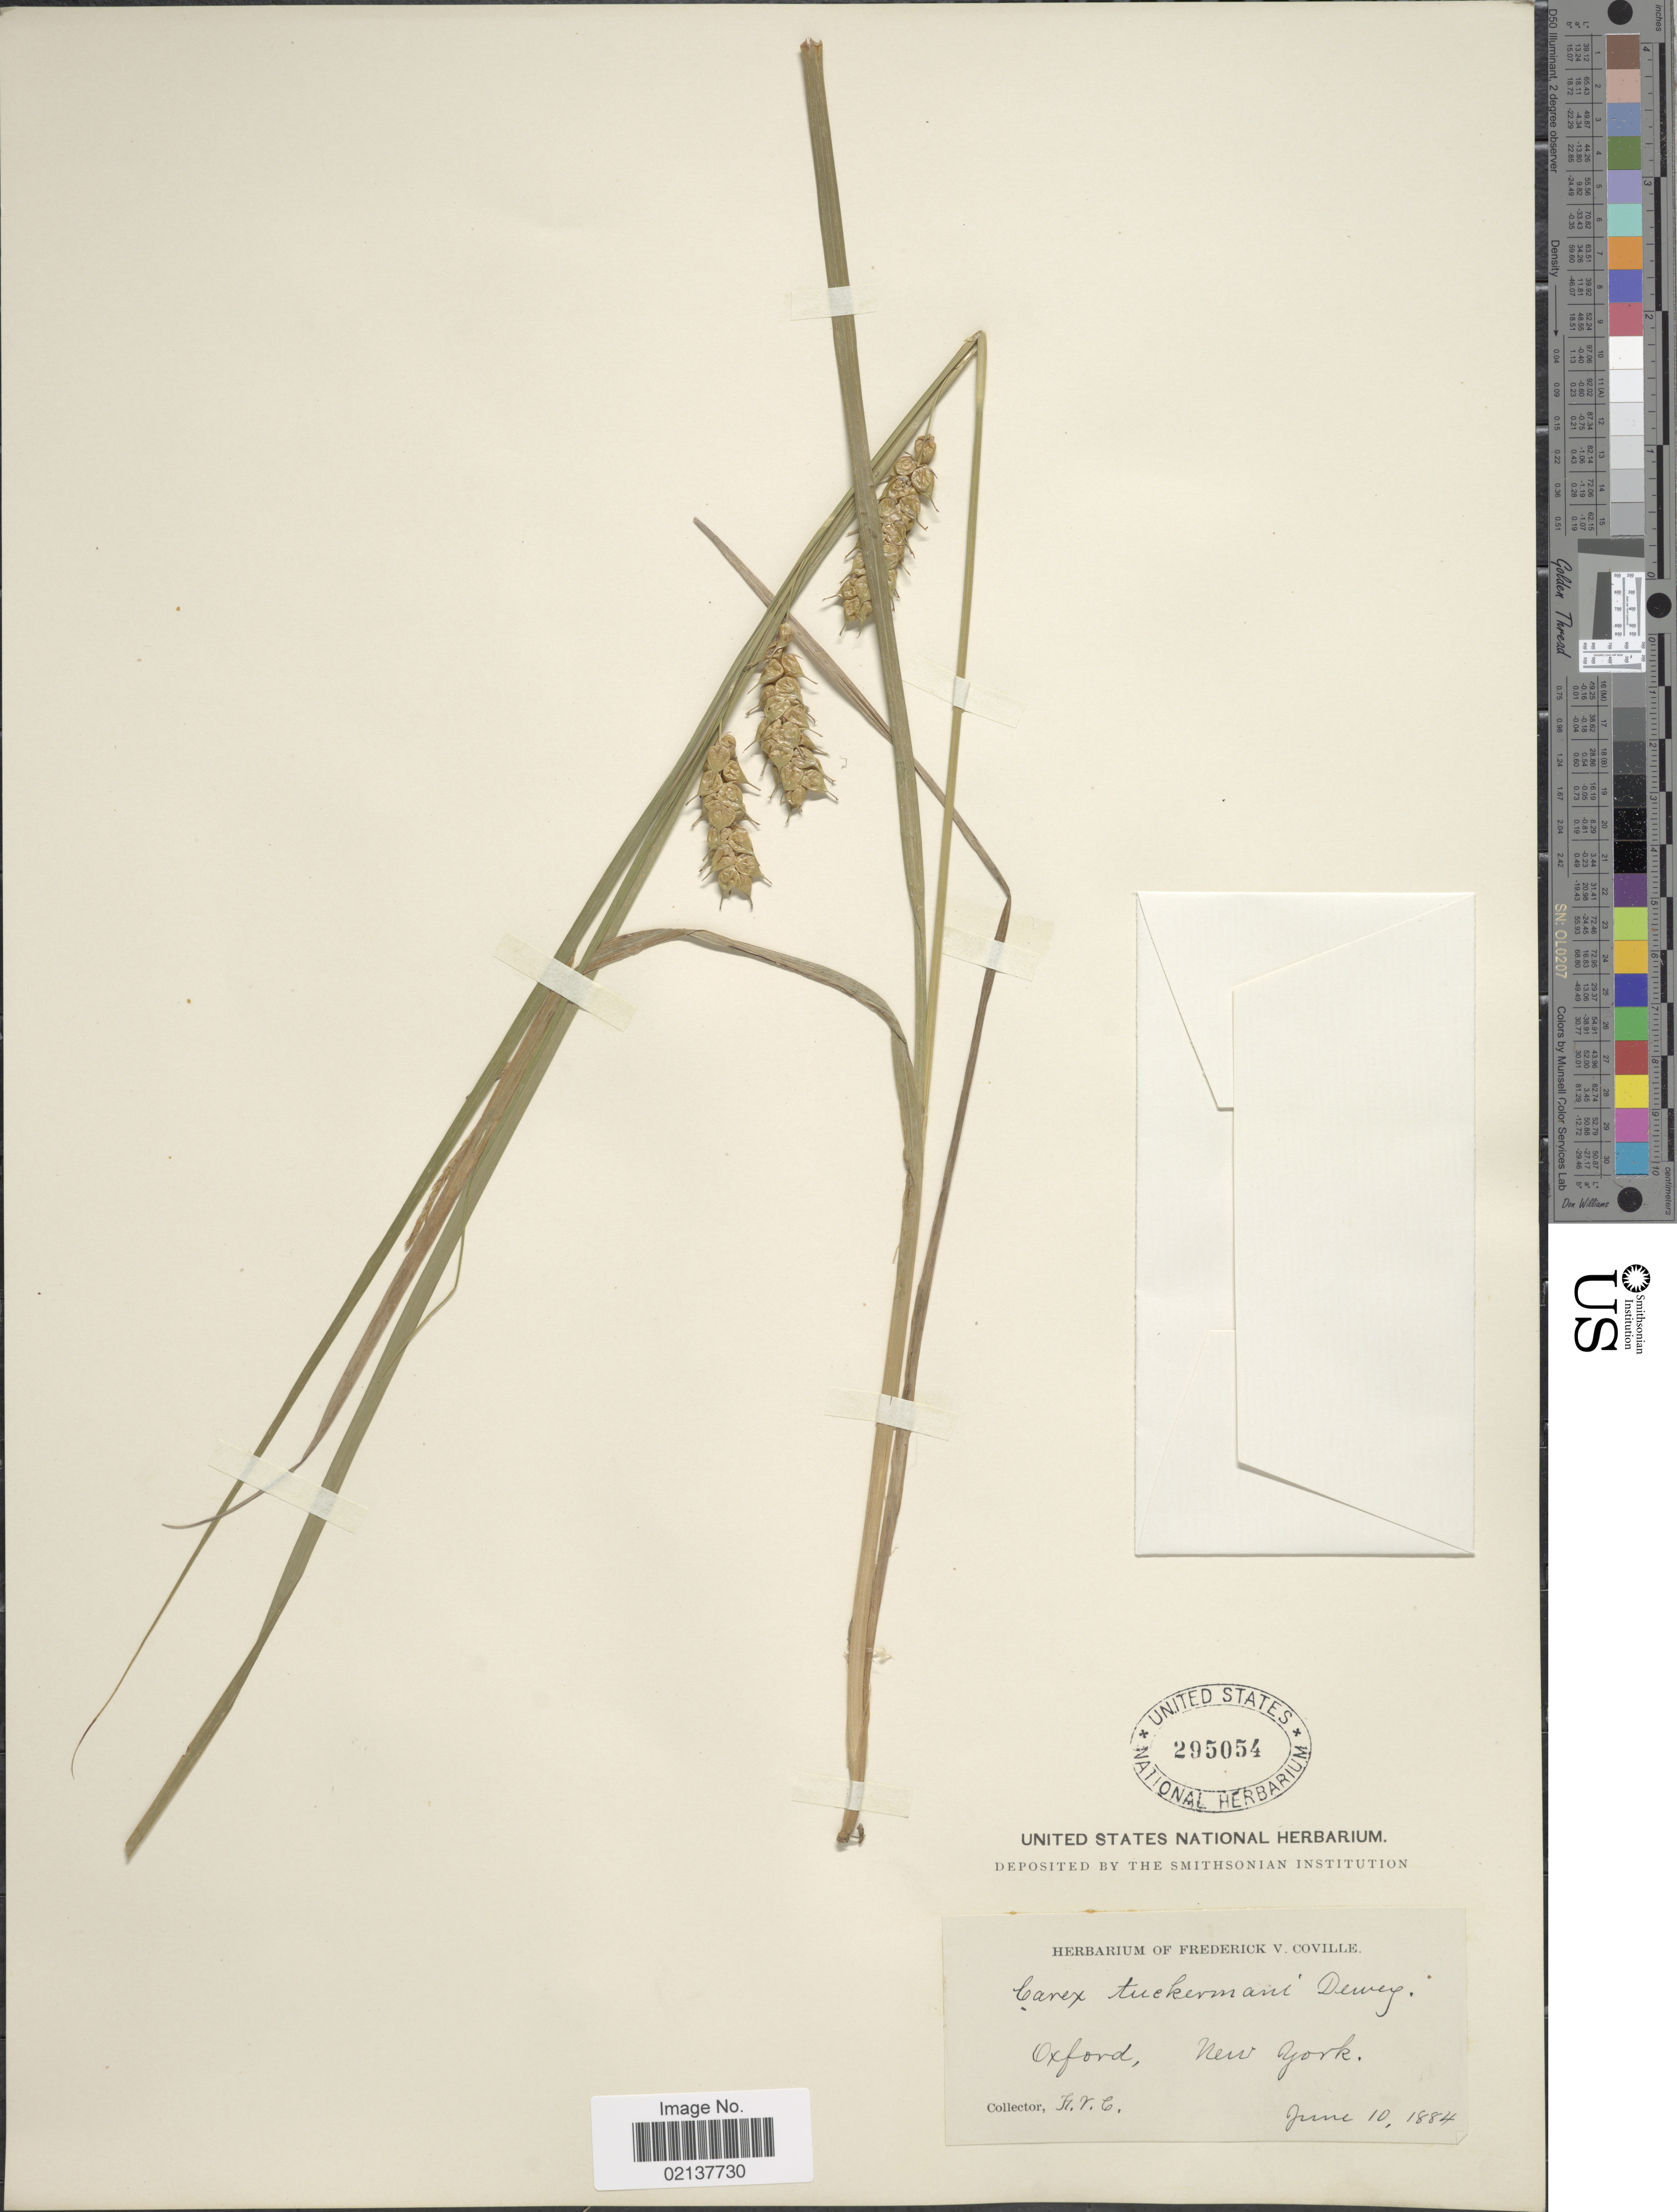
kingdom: Plantae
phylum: Tracheophyta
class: Liliopsida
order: Poales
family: Cyperaceae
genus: Carex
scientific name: Carex tuckermanii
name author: Boott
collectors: F. V. Coville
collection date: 1884-06-10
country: United States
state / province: New York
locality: Oxford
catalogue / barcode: US 295054